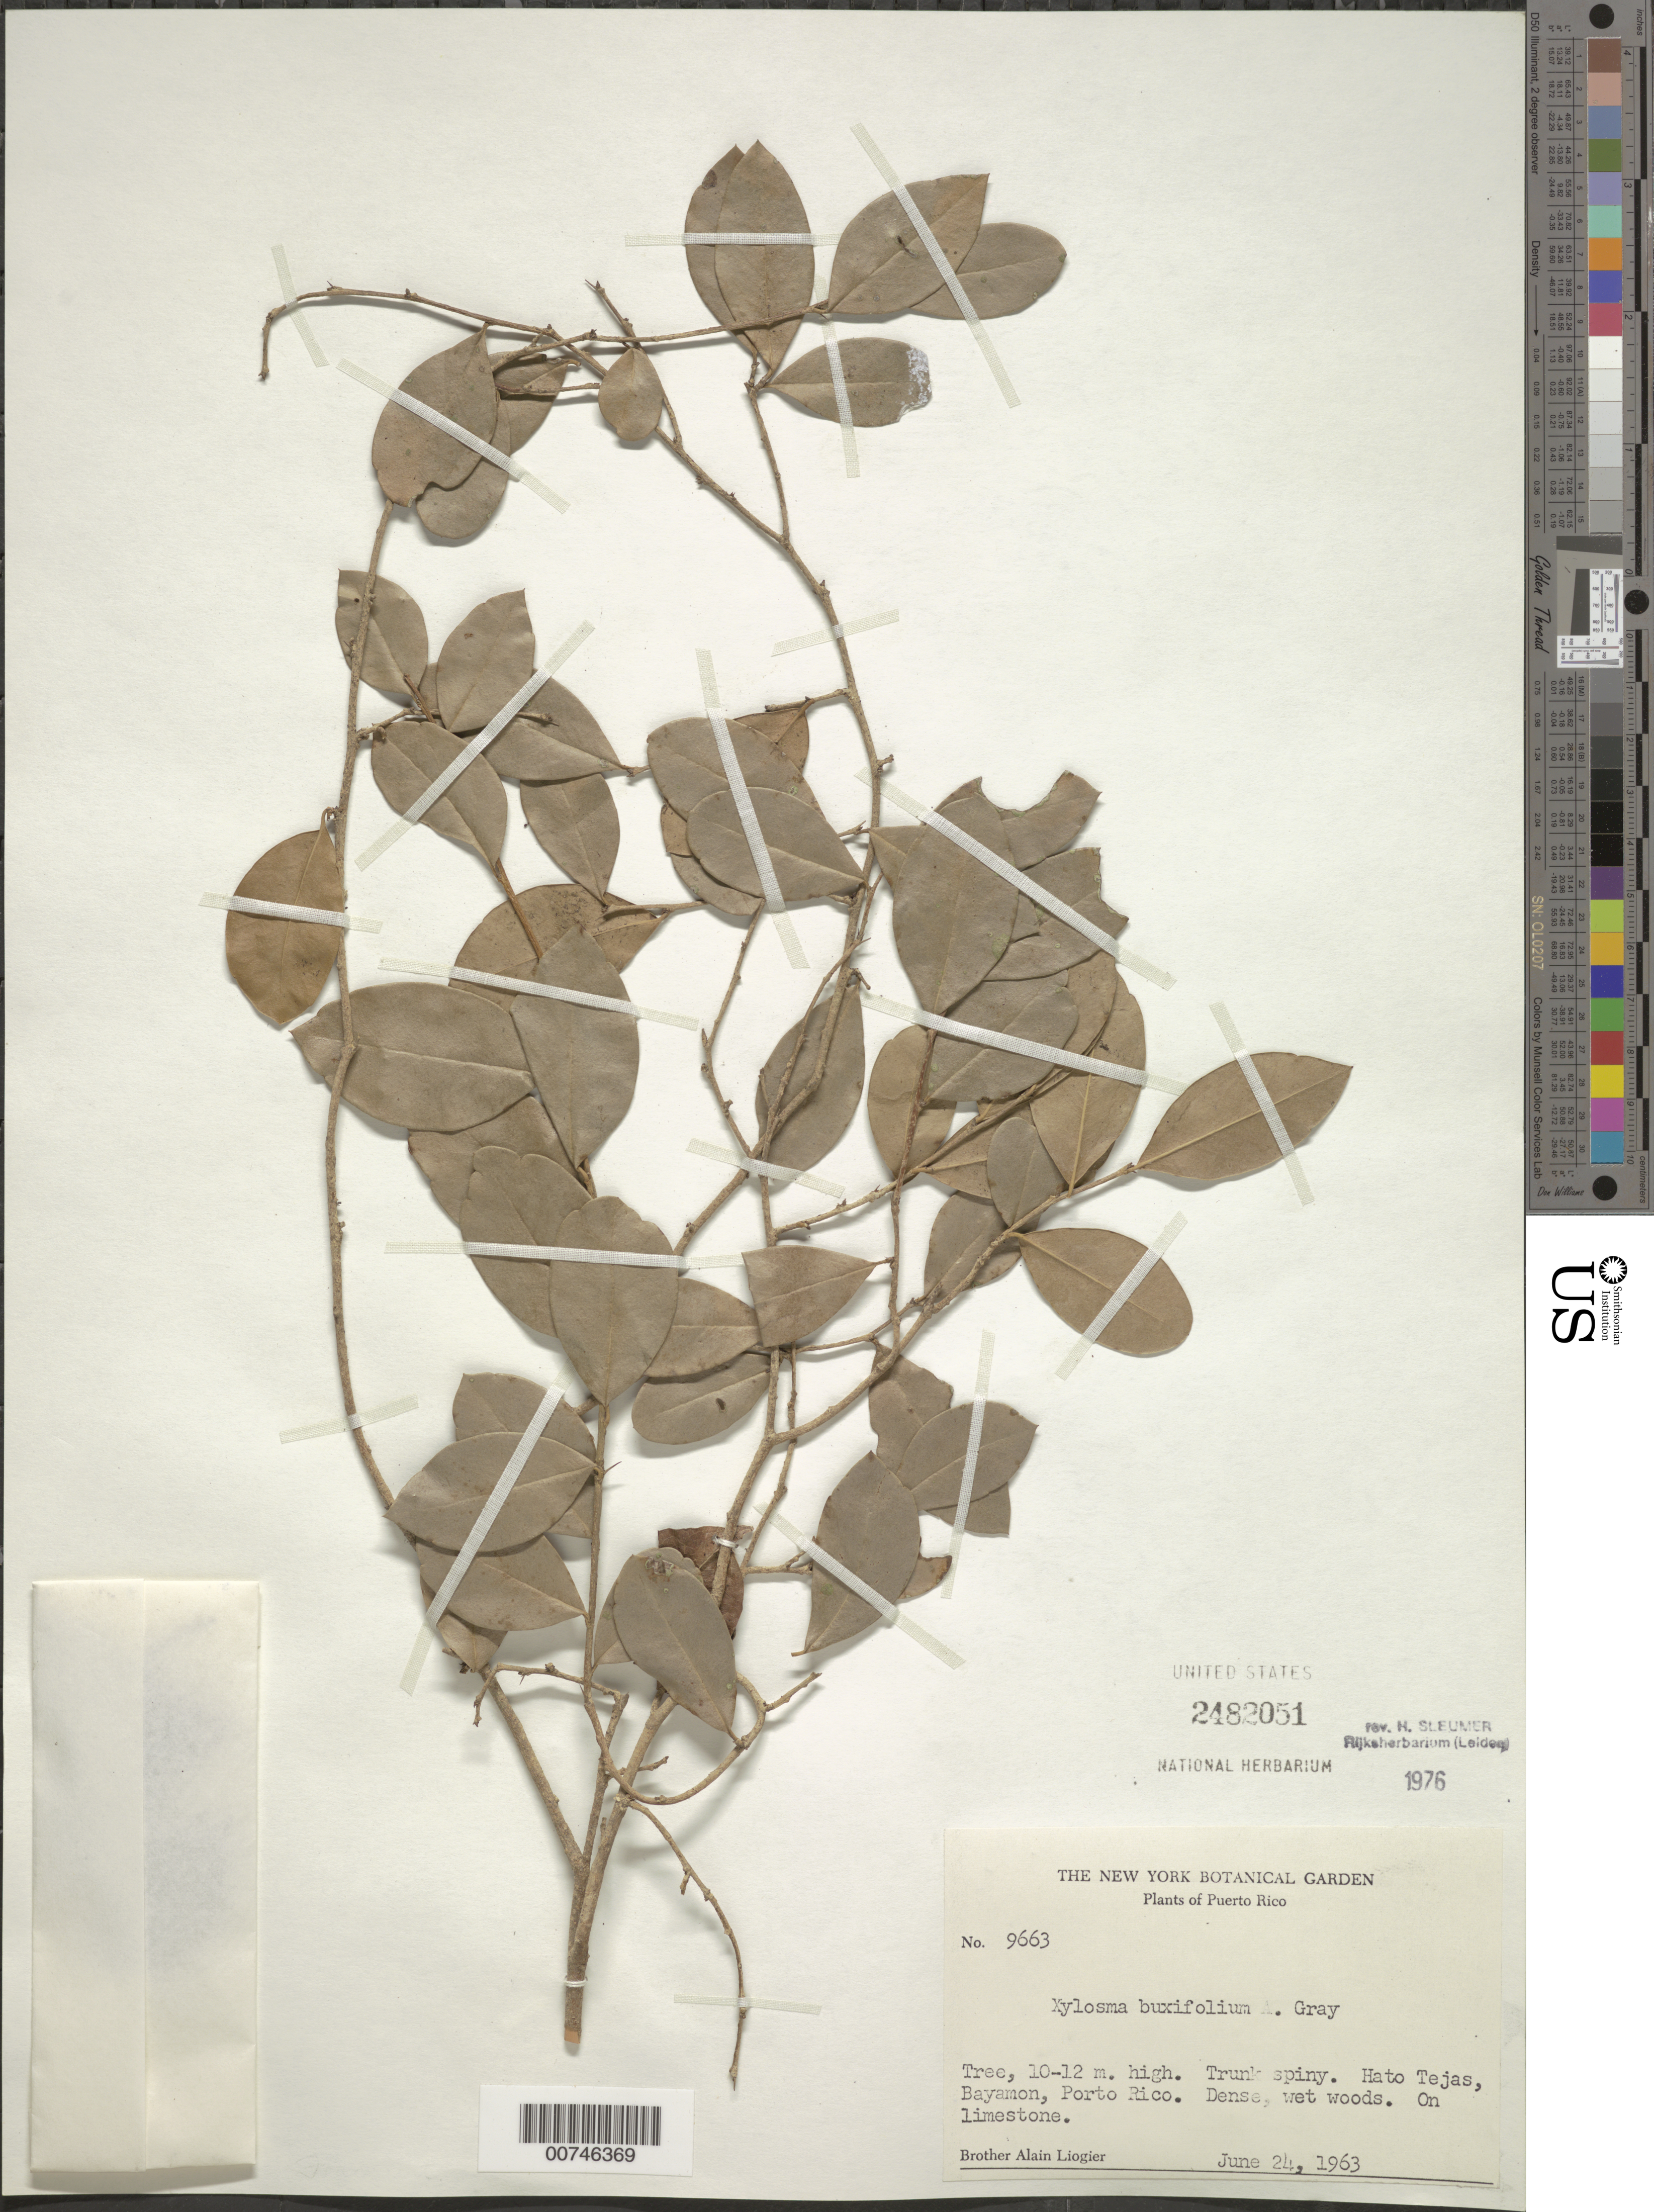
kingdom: Plantae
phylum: Tracheophyta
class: Magnoliopsida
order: Malpighiales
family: Salicaceae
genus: Xylosma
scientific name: Xylosma buxifolia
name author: A. Gray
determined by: Sleumer, H. O.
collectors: A. H. Liogier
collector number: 9663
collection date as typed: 24 Jun 1963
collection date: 1963-06-24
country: Puerto Rico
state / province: Bayamón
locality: Bayamón, Hato Tejas. Dense, wet woods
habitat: On limestone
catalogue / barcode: US 2482051